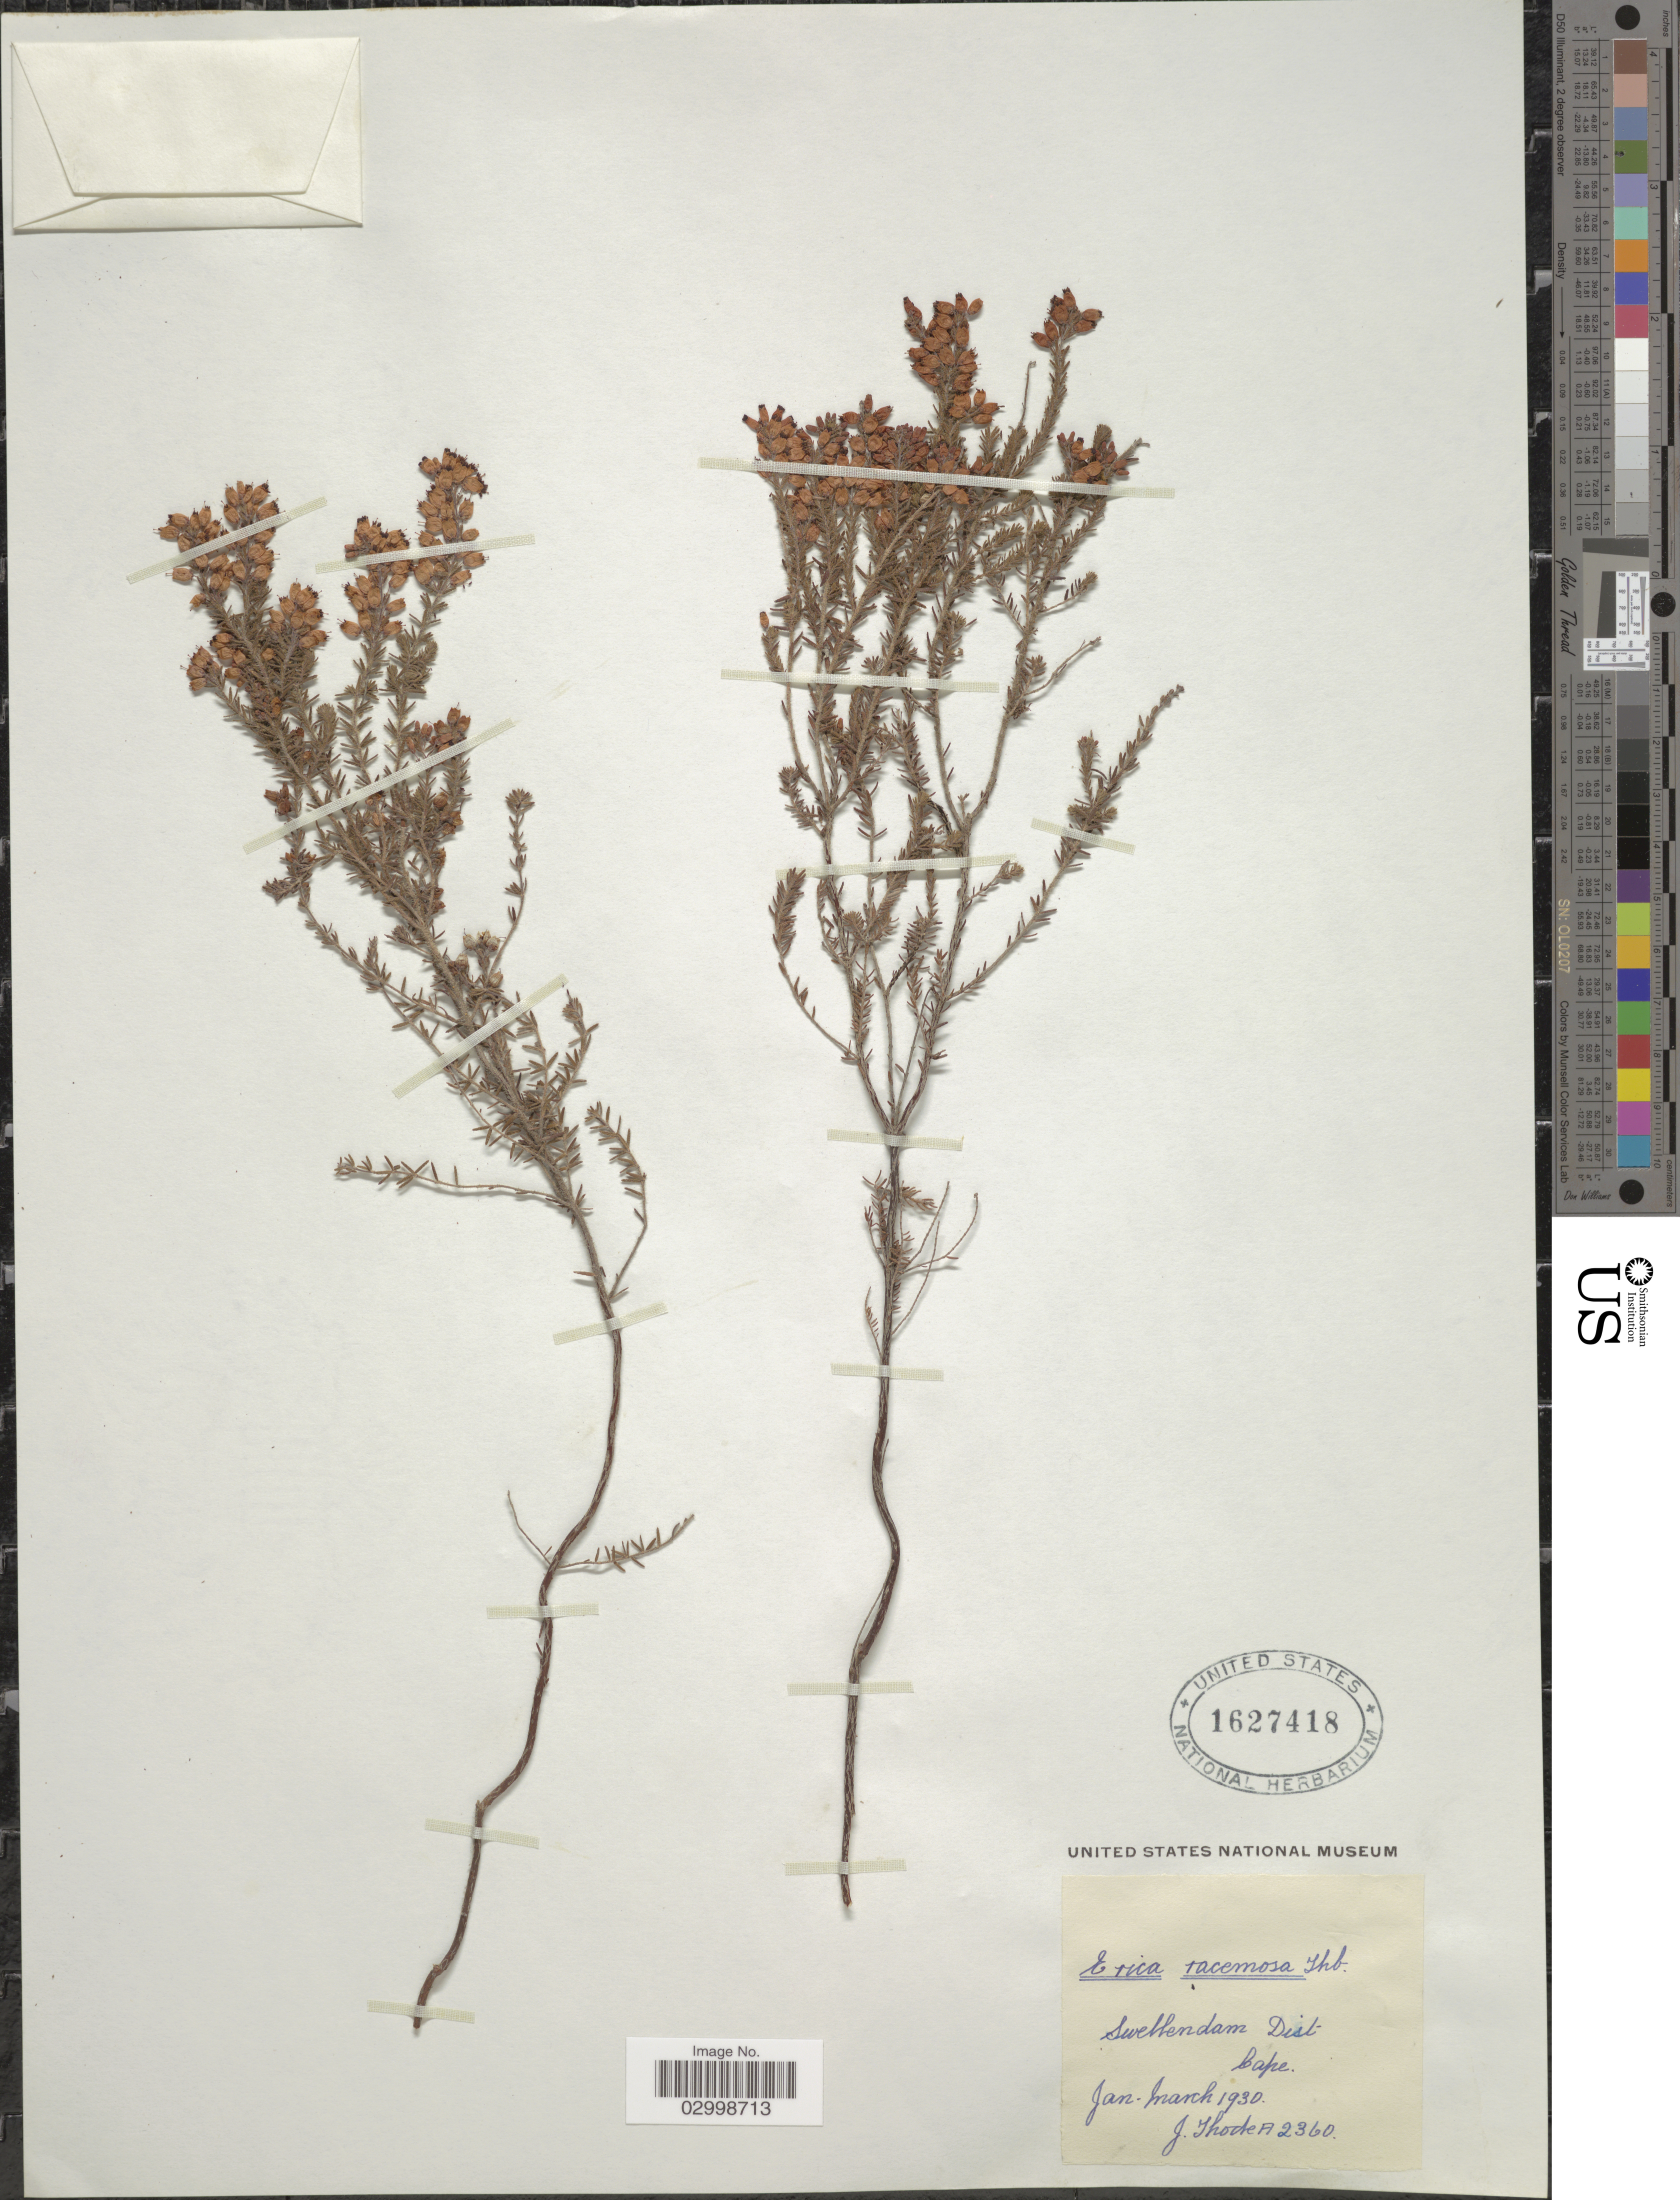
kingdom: Plantae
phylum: Tracheophyta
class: Magnoliopsida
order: Ericales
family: Ericaceae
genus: Erica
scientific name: Erica racemosa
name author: Thunb.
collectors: J. Thode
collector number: A2360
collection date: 1930-01/1930-03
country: South Africa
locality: Swellendam Dist. Cape.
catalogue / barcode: US 1627418